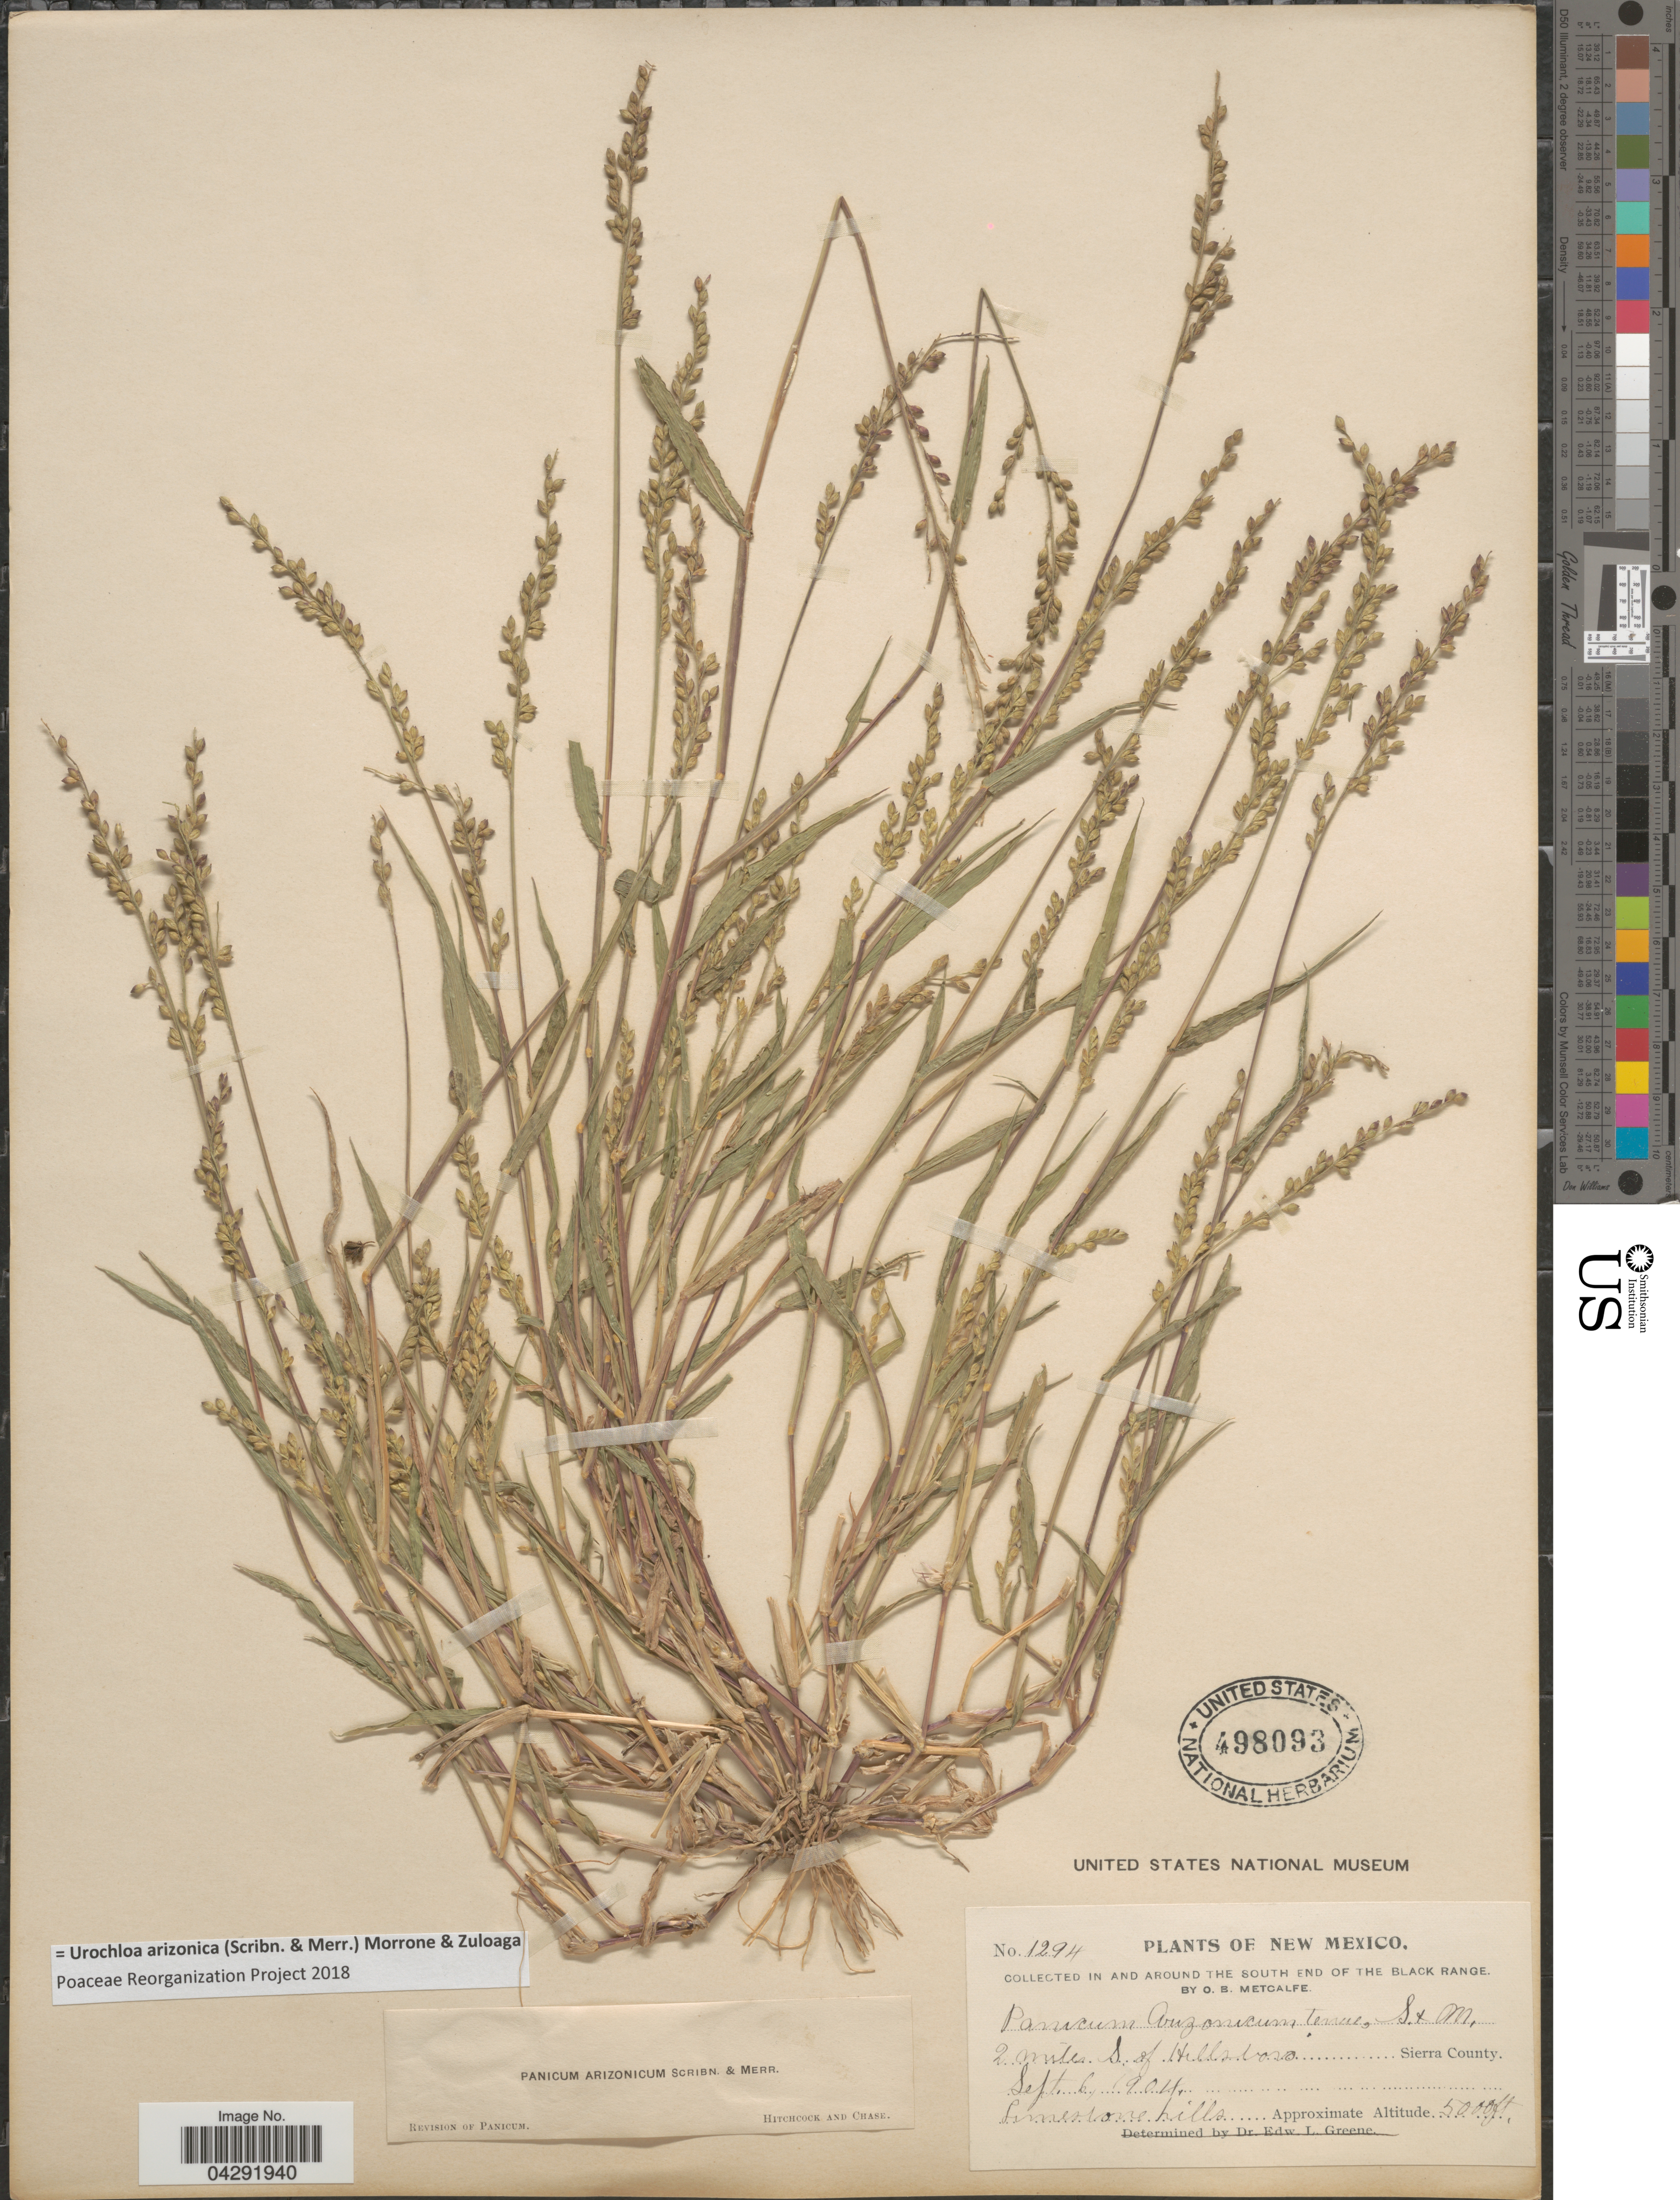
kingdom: Plantae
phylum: Tracheophyta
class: Liliopsida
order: Poales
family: Poaceae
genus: Urochloa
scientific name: Urochloa arizonica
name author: (Scribn. & Merr.) Morrone & Zuloaga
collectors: O. B. Metcalfe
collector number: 1294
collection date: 1904-09-06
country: United States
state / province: New Mexico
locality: In and around the South end of the Black Range. 2 miles S. of Hillsboro. Sierra County.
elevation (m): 1524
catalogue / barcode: US 498093